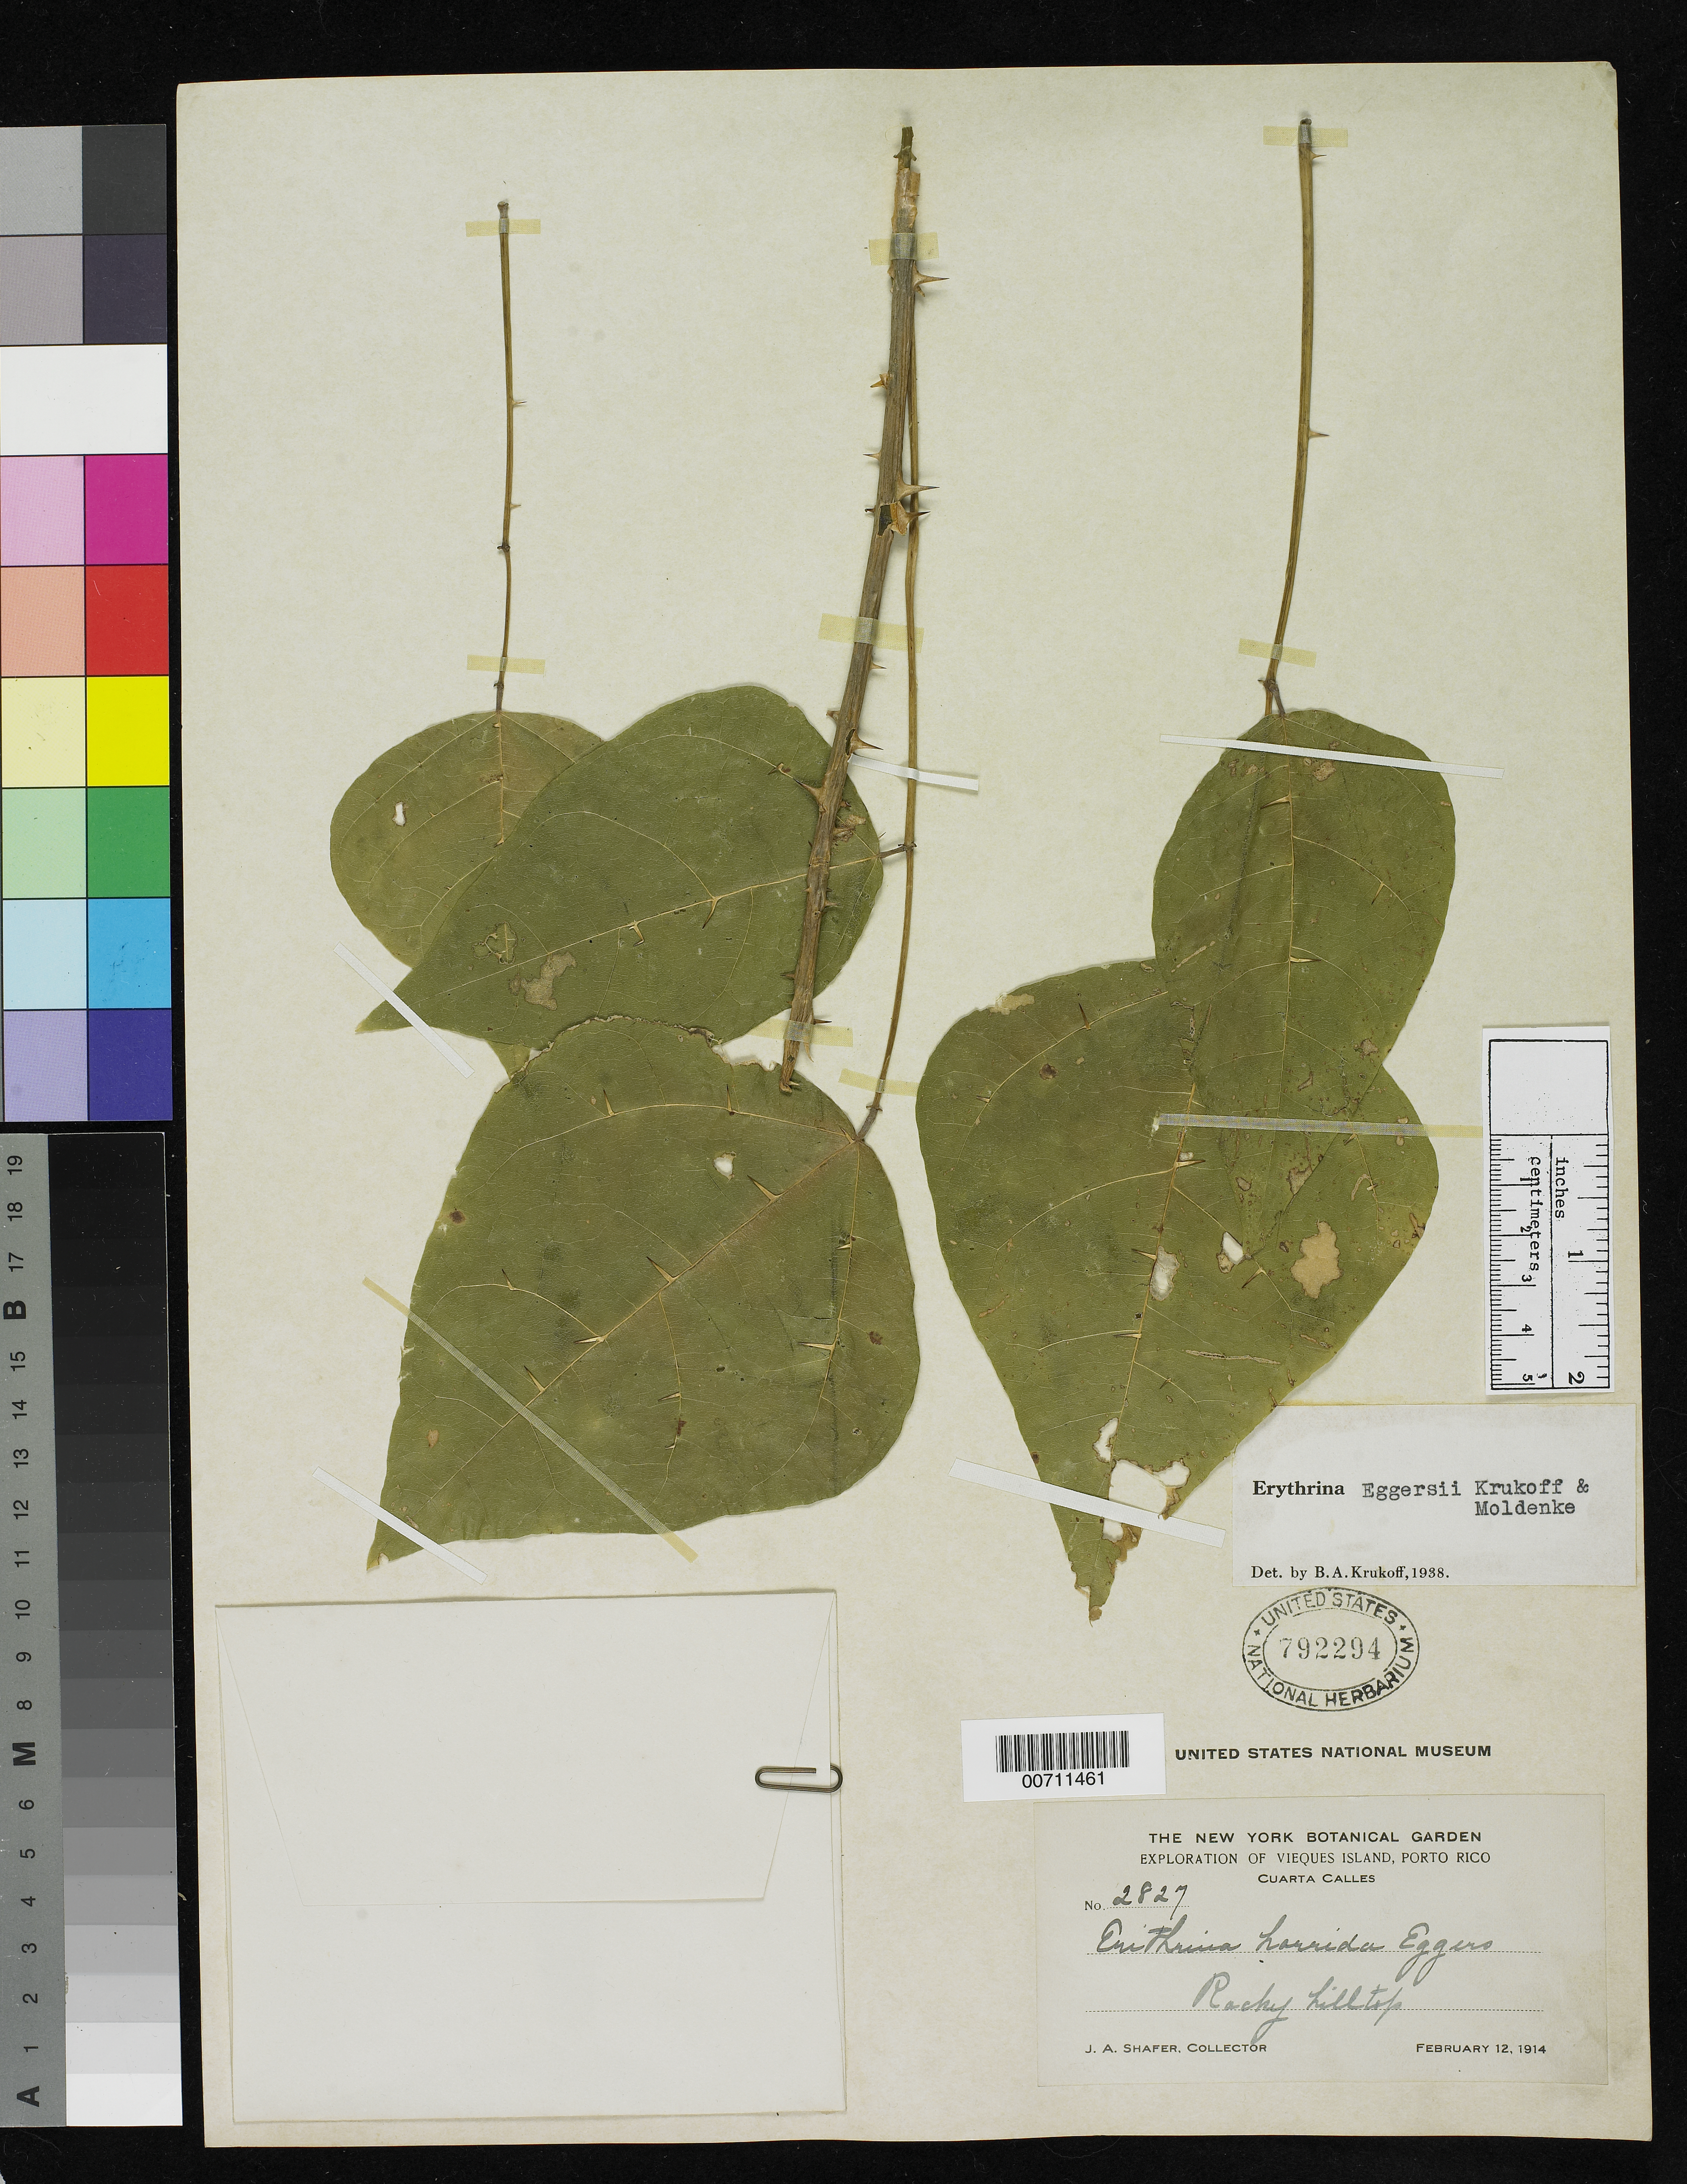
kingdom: Plantae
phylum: Tracheophyta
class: Magnoliopsida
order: Fabales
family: Fabaceae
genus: Erythrina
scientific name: Erythrina eggersii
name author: Krukoff & Moldenke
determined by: Krukoff, B. A.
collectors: J. A. Shafer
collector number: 2827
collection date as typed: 12 Feb 1914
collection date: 1914-02-12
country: Puerto Rico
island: Vieques Island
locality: Cuarta Calles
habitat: Rocky hilltop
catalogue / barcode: US 792294